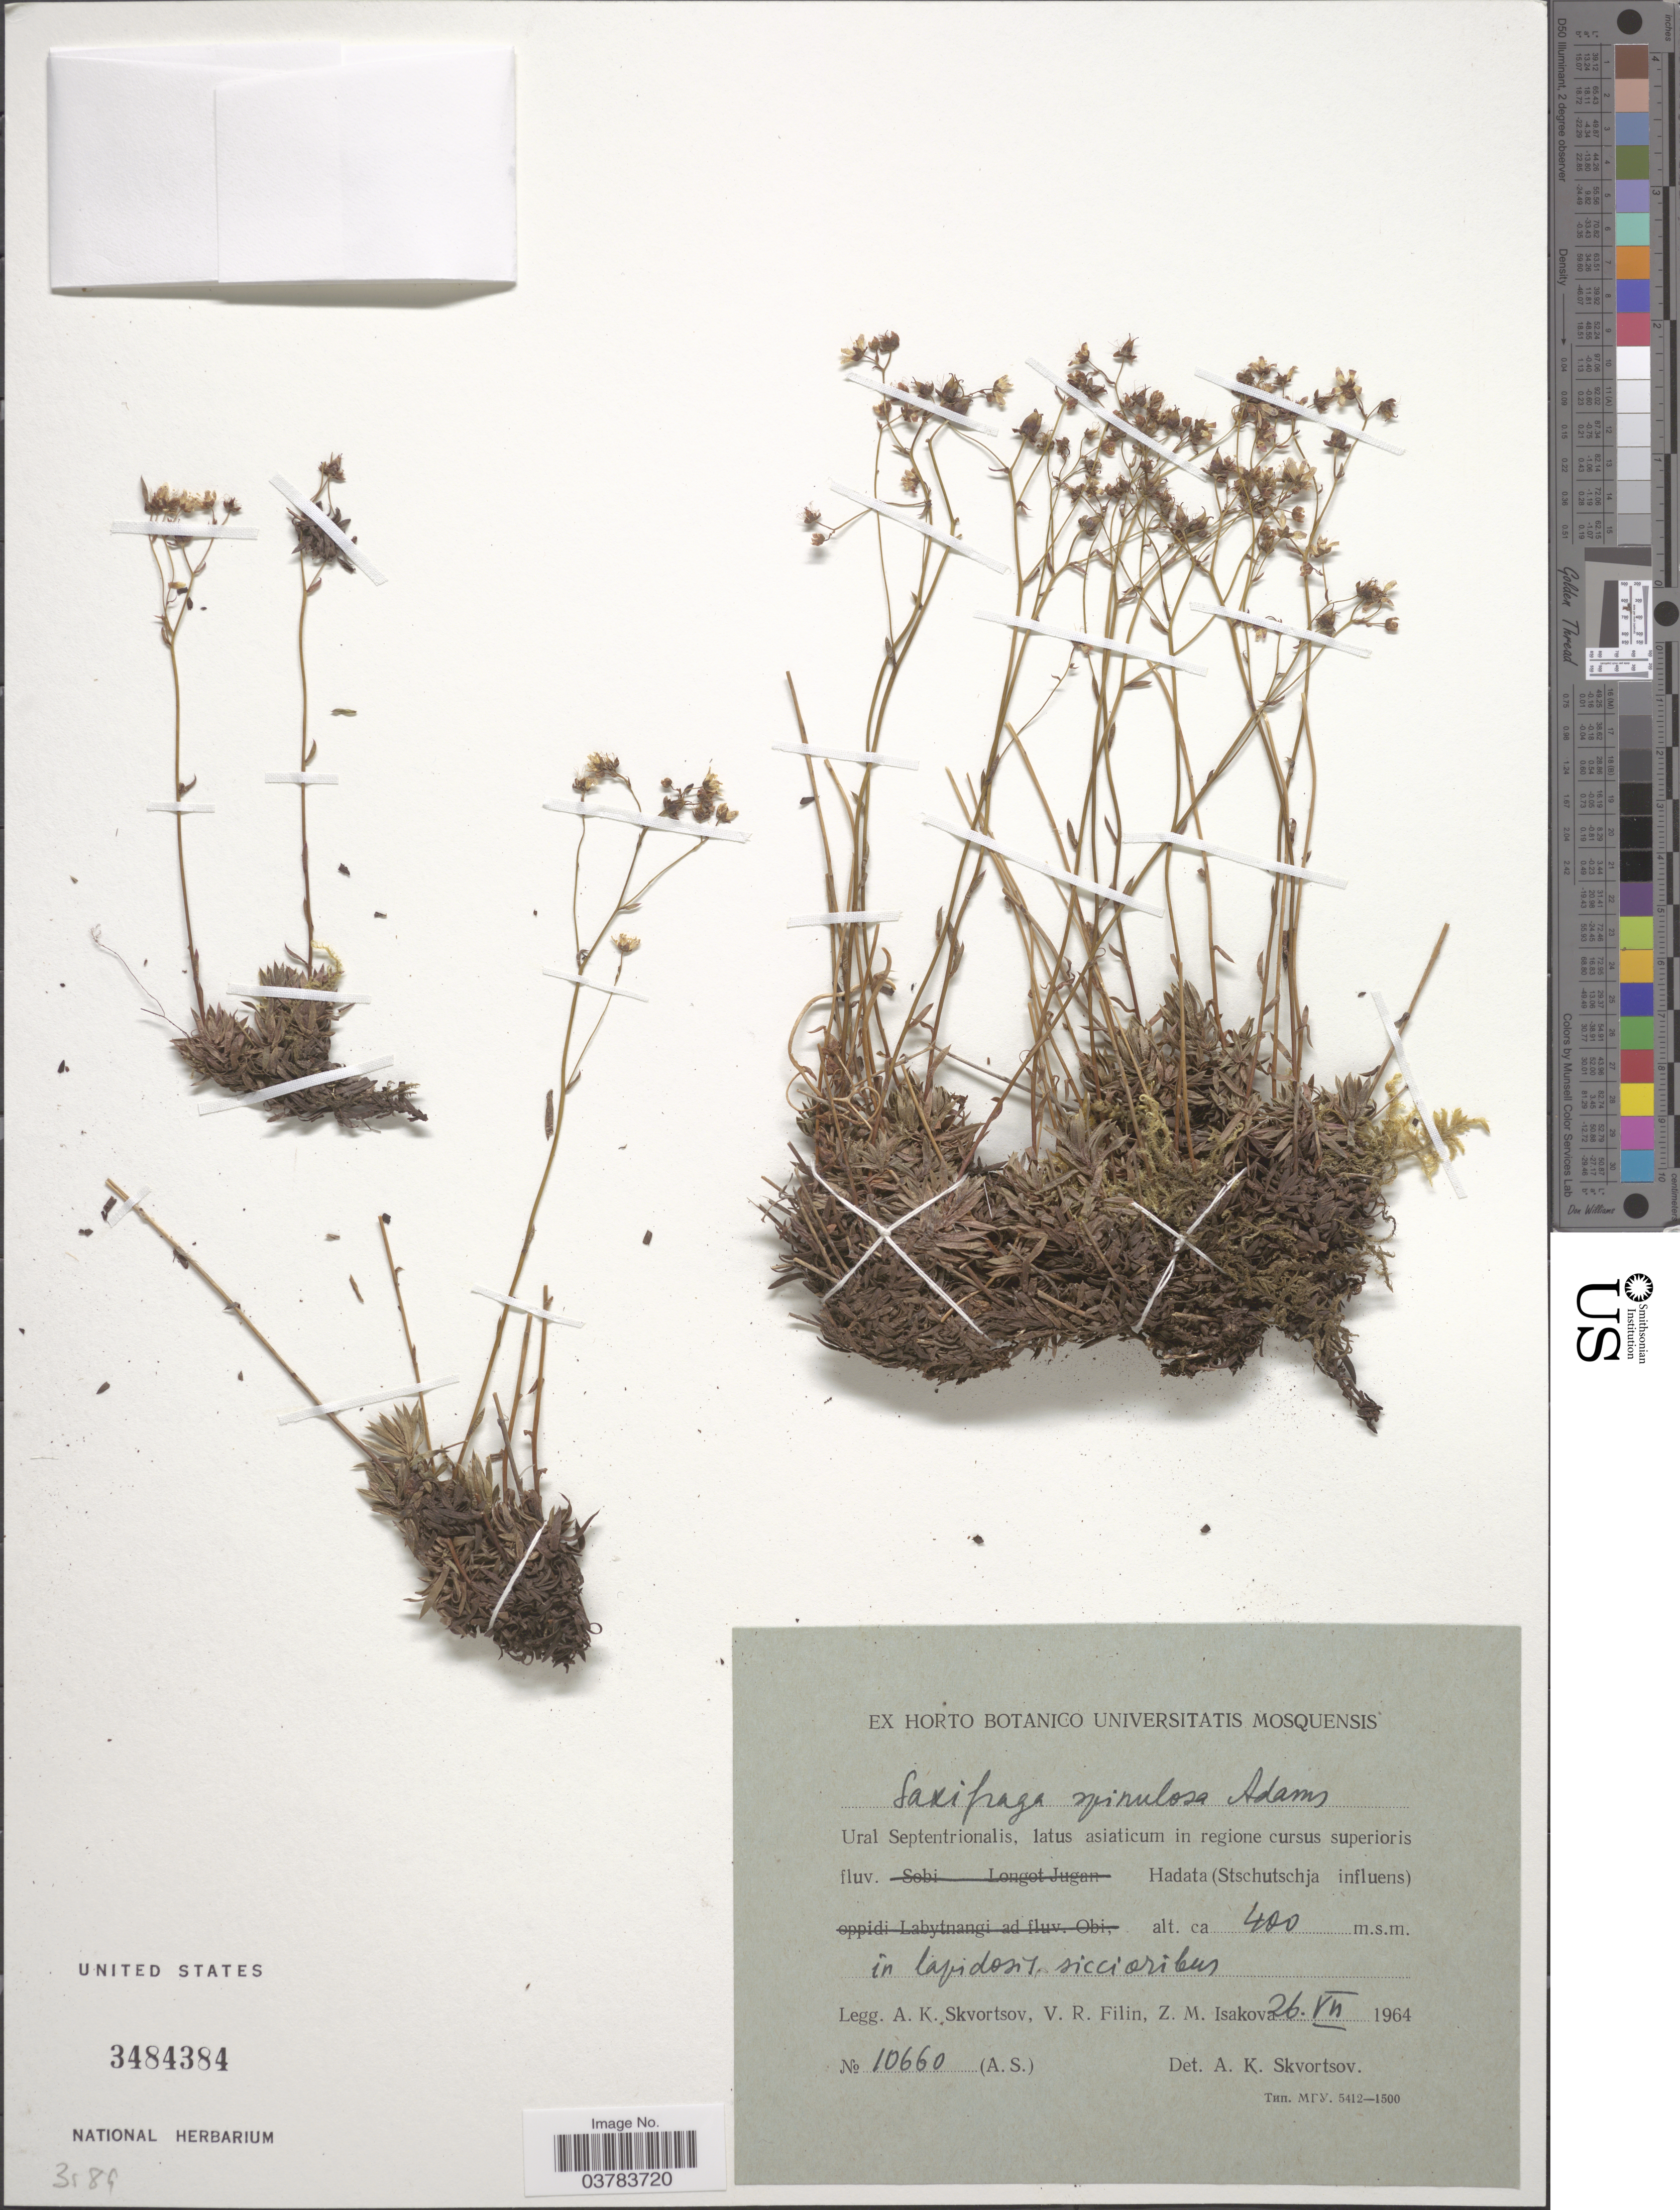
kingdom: Plantae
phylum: Tracheophyta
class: Magnoliopsida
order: Saxifragales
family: Saxifragaceae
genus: Saxifraga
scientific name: Saxifraga spinulosa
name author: Adams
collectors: A. K. Skvortsov, V. Filin & Z. Isakova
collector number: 10660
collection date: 1964-07-26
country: Russian Federation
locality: Ural Septentrionalis, latus asiaticum in regione cursus superioris fluv. Hadata (Stschutschja influens) in lapidosis siccioribus.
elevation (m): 400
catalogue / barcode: US 3484384